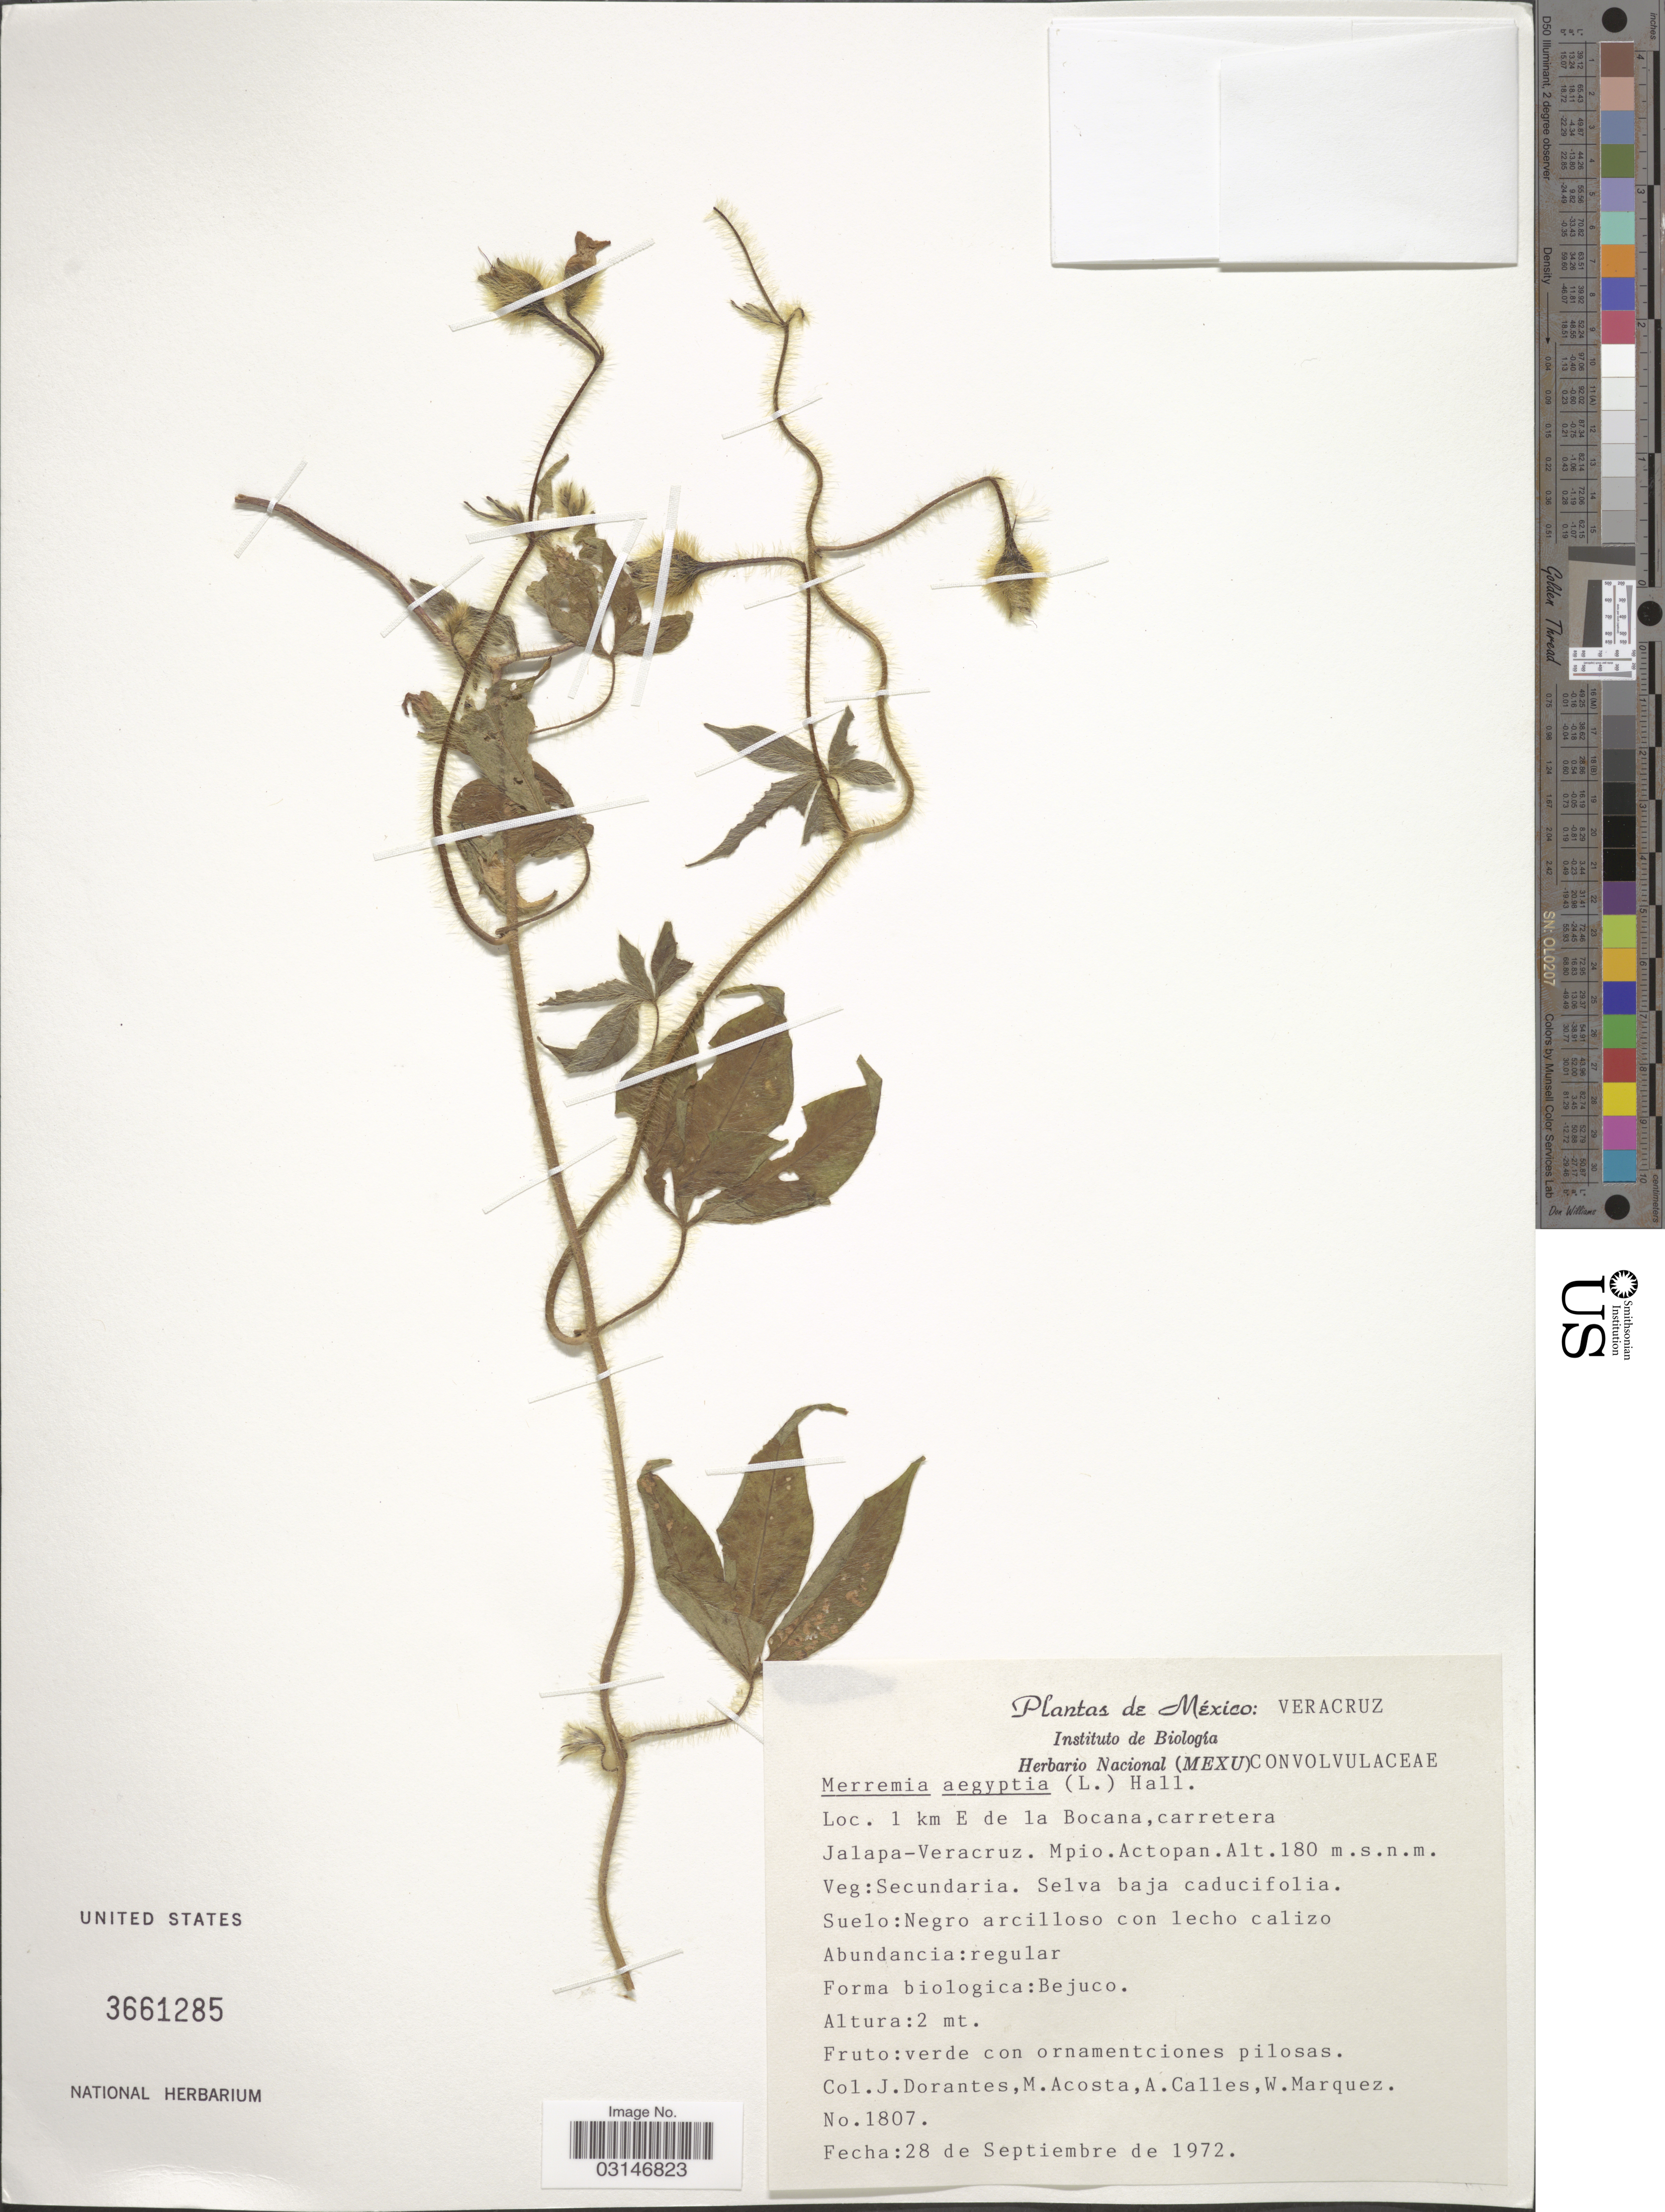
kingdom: Plantae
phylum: Tracheophyta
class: Magnoliopsida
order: Solanales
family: Convolvulaceae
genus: Distimake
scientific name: Distimake aegyptius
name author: (L.) A. R. Simões & Staples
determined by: Strong, Mark T., (BOT), Smithsonian Institution - National Museum of Natural History (UNITED STATES)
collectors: J. Dorantes, M. Acosta, A. Calles & W. Marquez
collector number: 1807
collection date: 1972-09-28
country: Mexico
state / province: Veracruz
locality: Veracruz, 1 km E de la Bocana, carretera Jalapa-Veracruz. Mpio. Actopan.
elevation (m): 180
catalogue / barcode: US 3661285